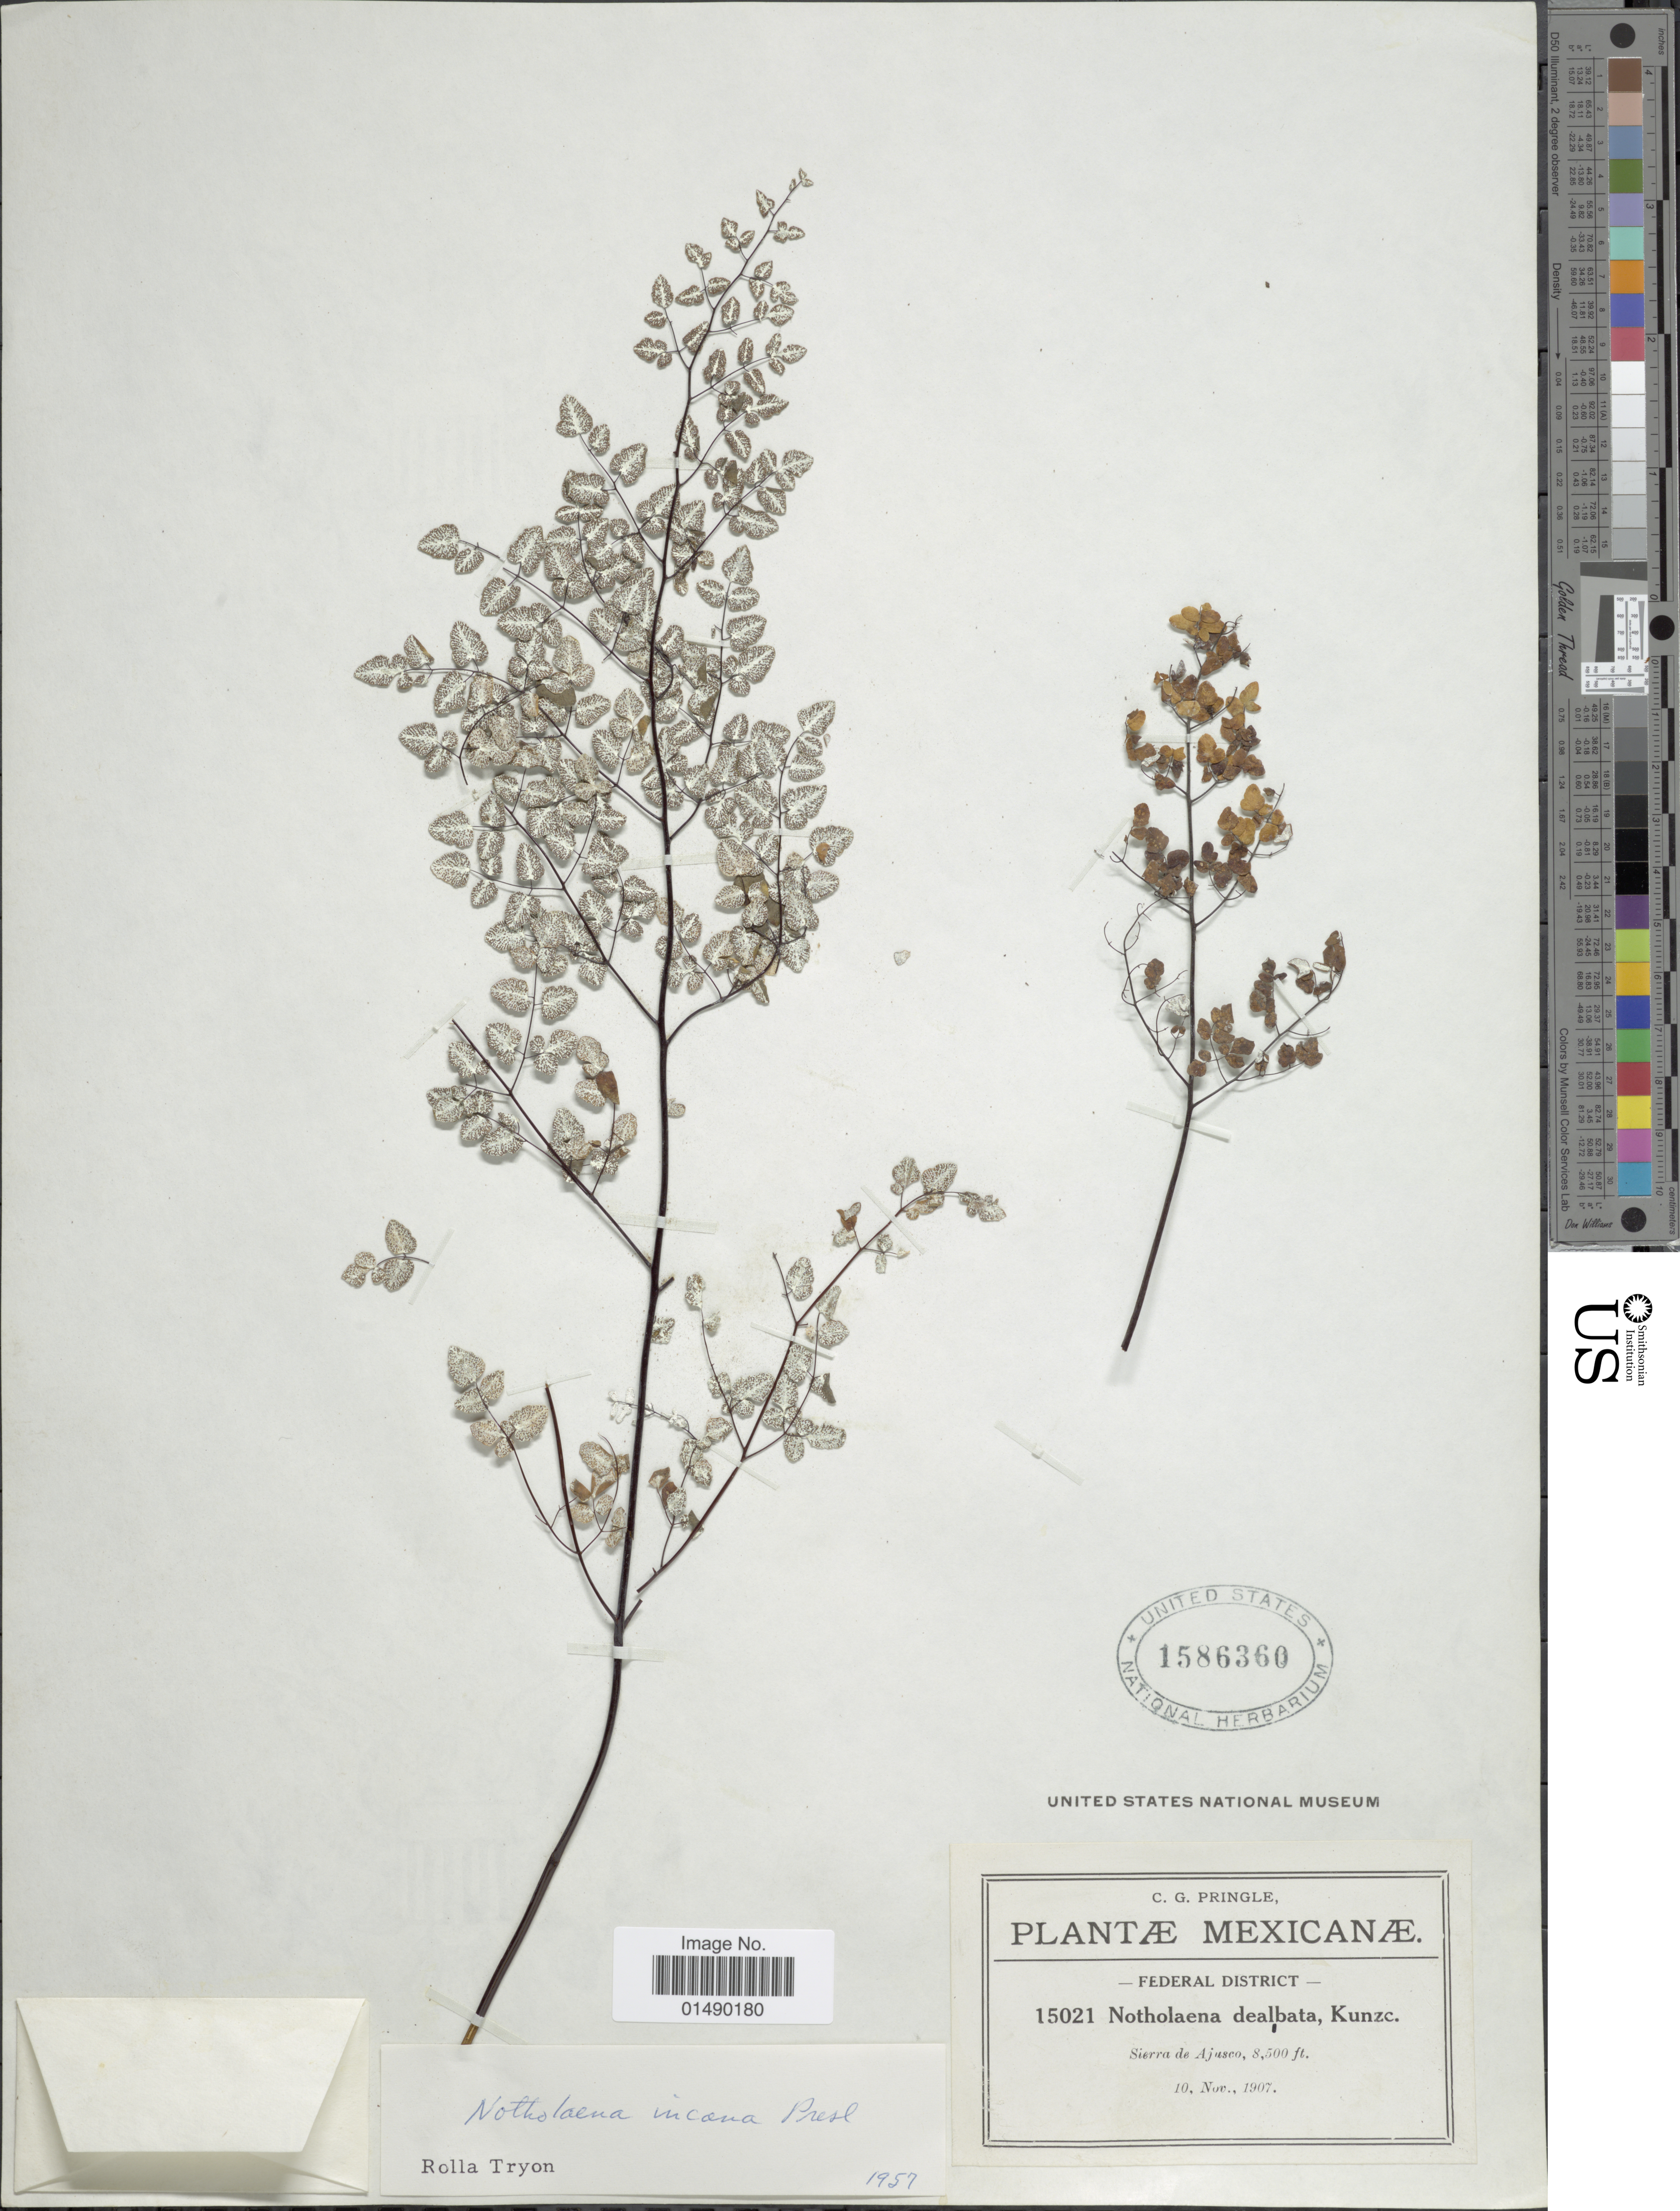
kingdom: Plantae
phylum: Tracheophyta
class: Polypodiopsida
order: Polypodiales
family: Pteridaceae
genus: Argyrochosma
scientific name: Argyrochosma incana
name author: (C. Presl) Windham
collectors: C. G. Pringle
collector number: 15021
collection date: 1907-11-10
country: Mexico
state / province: Distrito Federal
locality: Mexico, Sierra de Ajusco.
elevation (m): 2591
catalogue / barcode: US 1586360